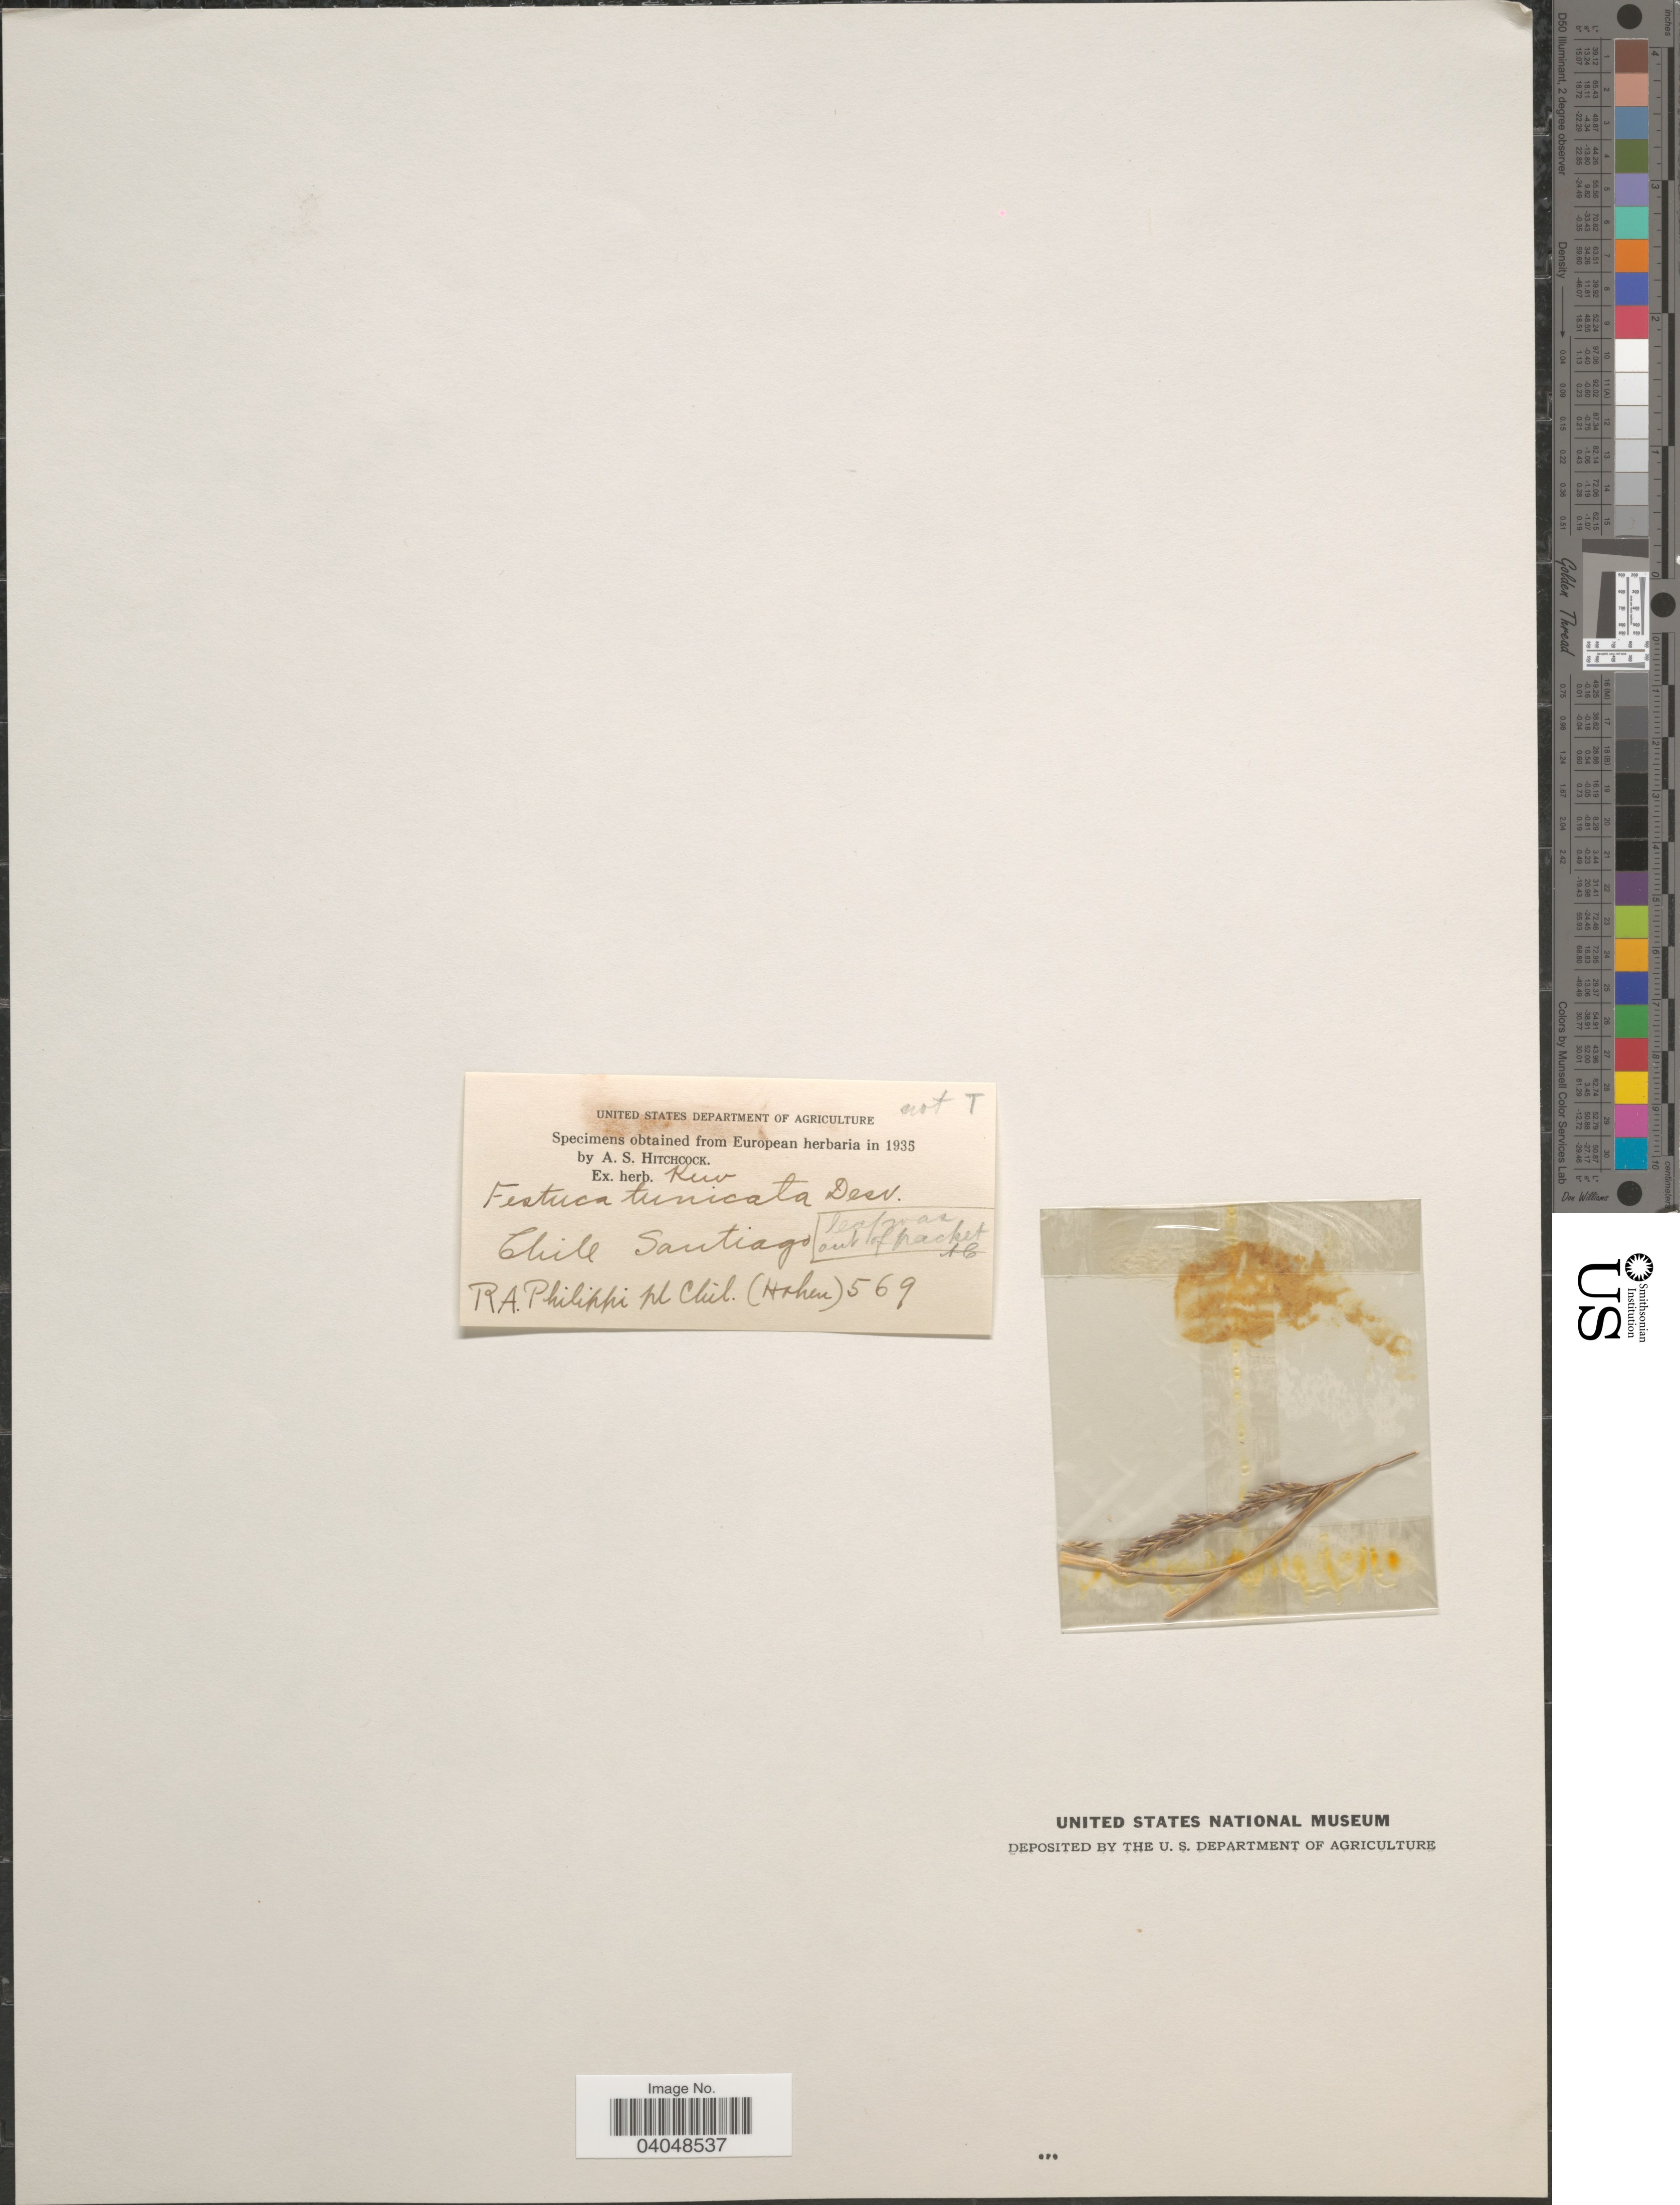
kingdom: Plantae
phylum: Tracheophyta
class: Liliopsida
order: Poales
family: Poaceae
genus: Festuca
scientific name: Festuca tunicata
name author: É. Desv.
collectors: R. A. Philippi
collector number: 569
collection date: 1935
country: Chile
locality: Santiago.